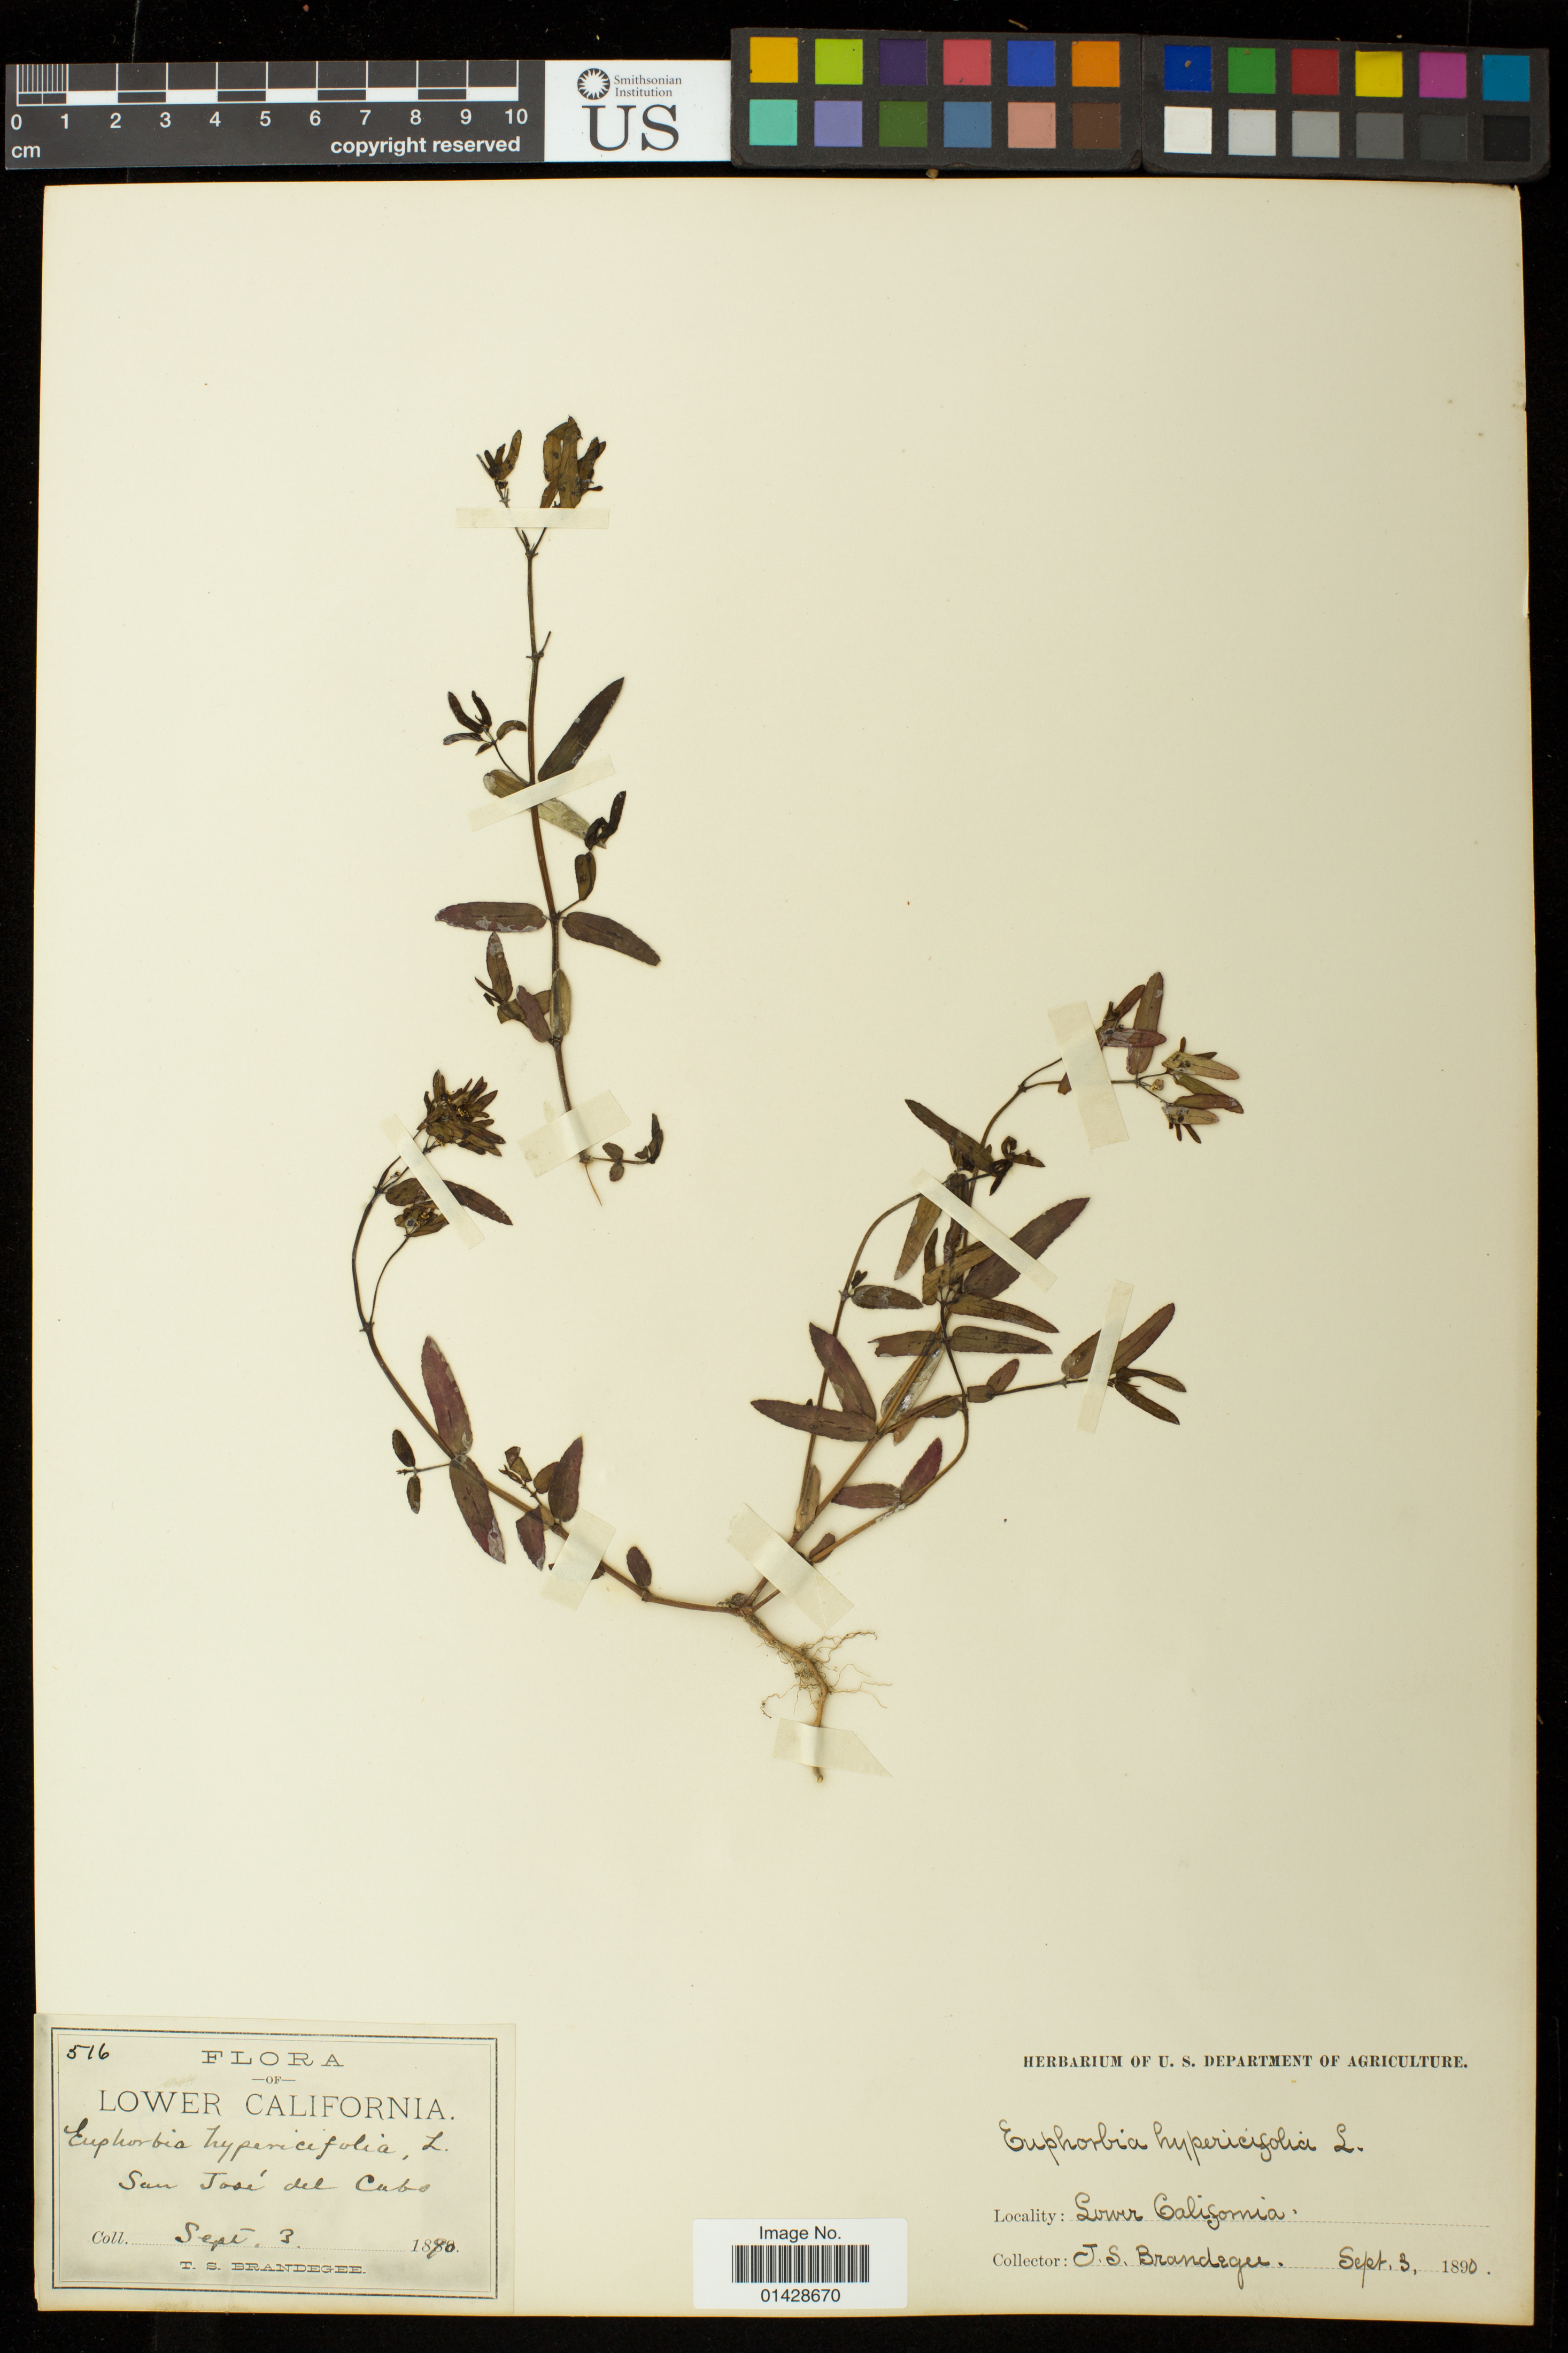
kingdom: Plantae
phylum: Tracheophyta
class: Magnoliopsida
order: Malpighiales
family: Euphorbiaceae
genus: Euphorbia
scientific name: Euphorbia nutans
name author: Lag.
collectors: T. S. Brandegee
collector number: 516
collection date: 1890-09-03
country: Mexico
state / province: Baja California Sur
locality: Lower California, San José del Cabo